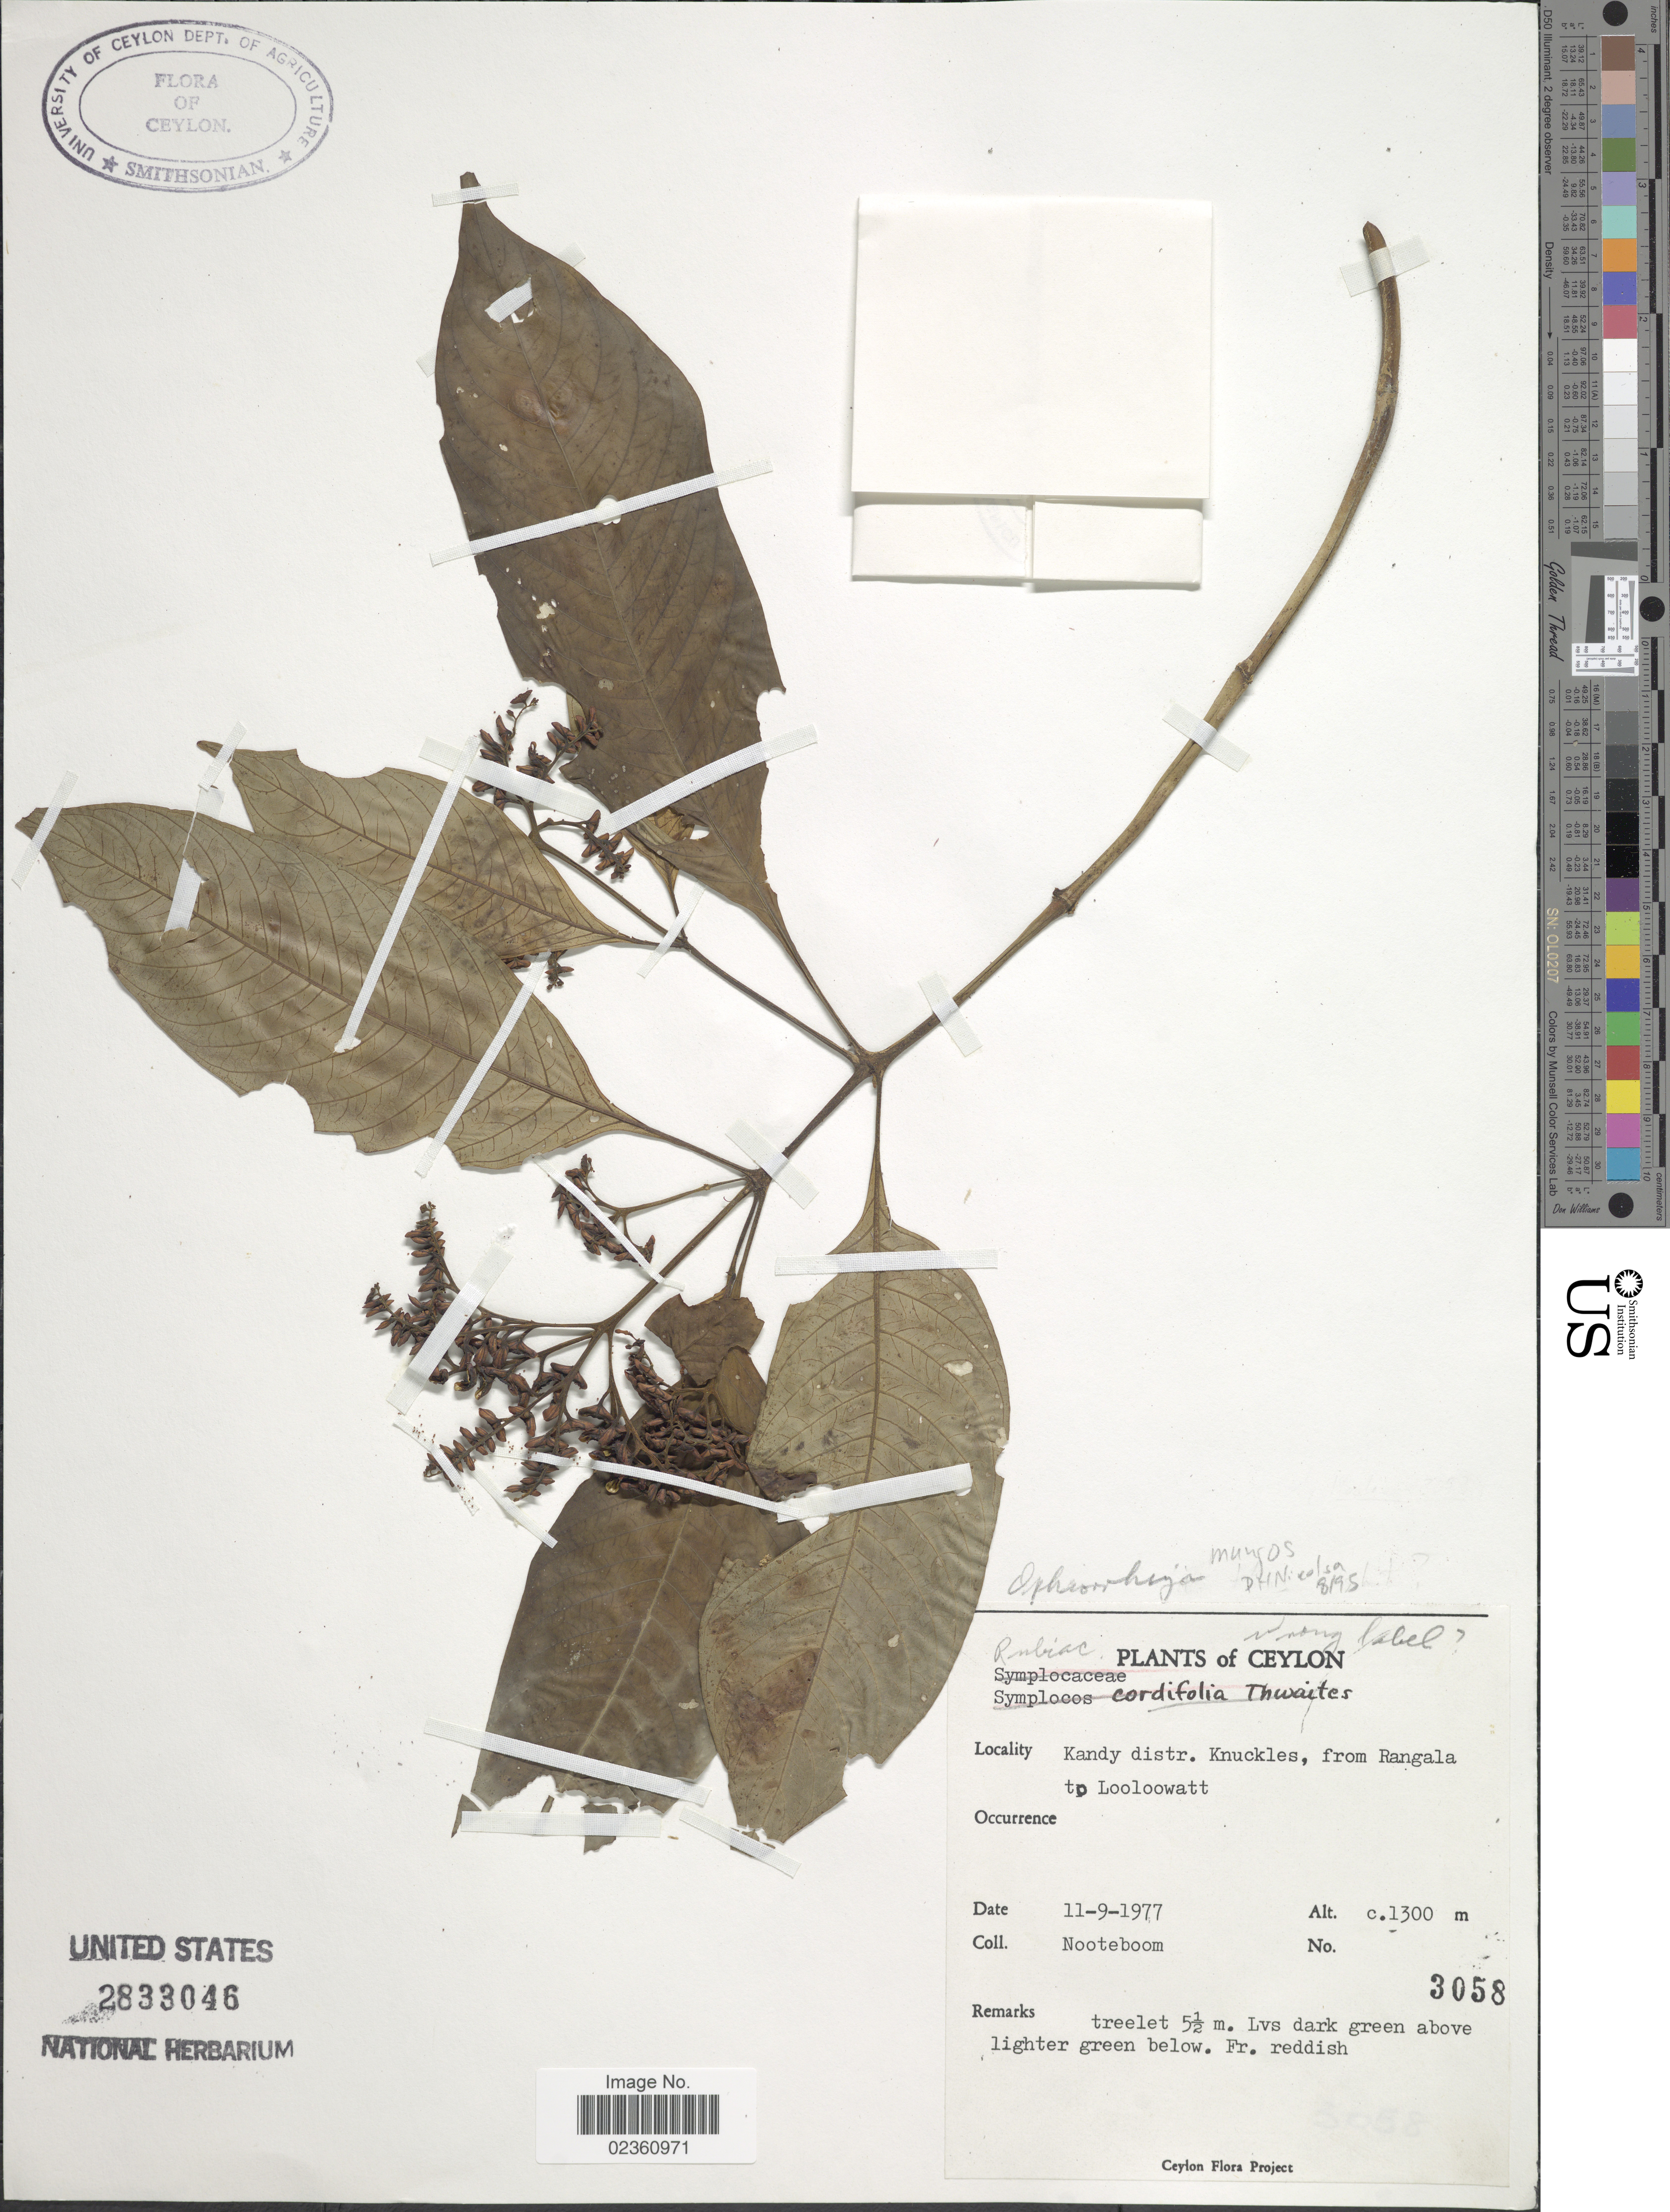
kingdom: Plantae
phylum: Tracheophyta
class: Magnoliopsida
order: Gentianales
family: Rubiaceae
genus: Ophiorrhiza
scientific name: Ophiorrhiza mungos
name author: L.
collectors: Nooteboom, --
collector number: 3058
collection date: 1977-09-11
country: Sri Lanka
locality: Ceylon, Kandy distr. Knuckles, from Rangala to Looloowatt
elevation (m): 1300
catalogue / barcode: US 2833046